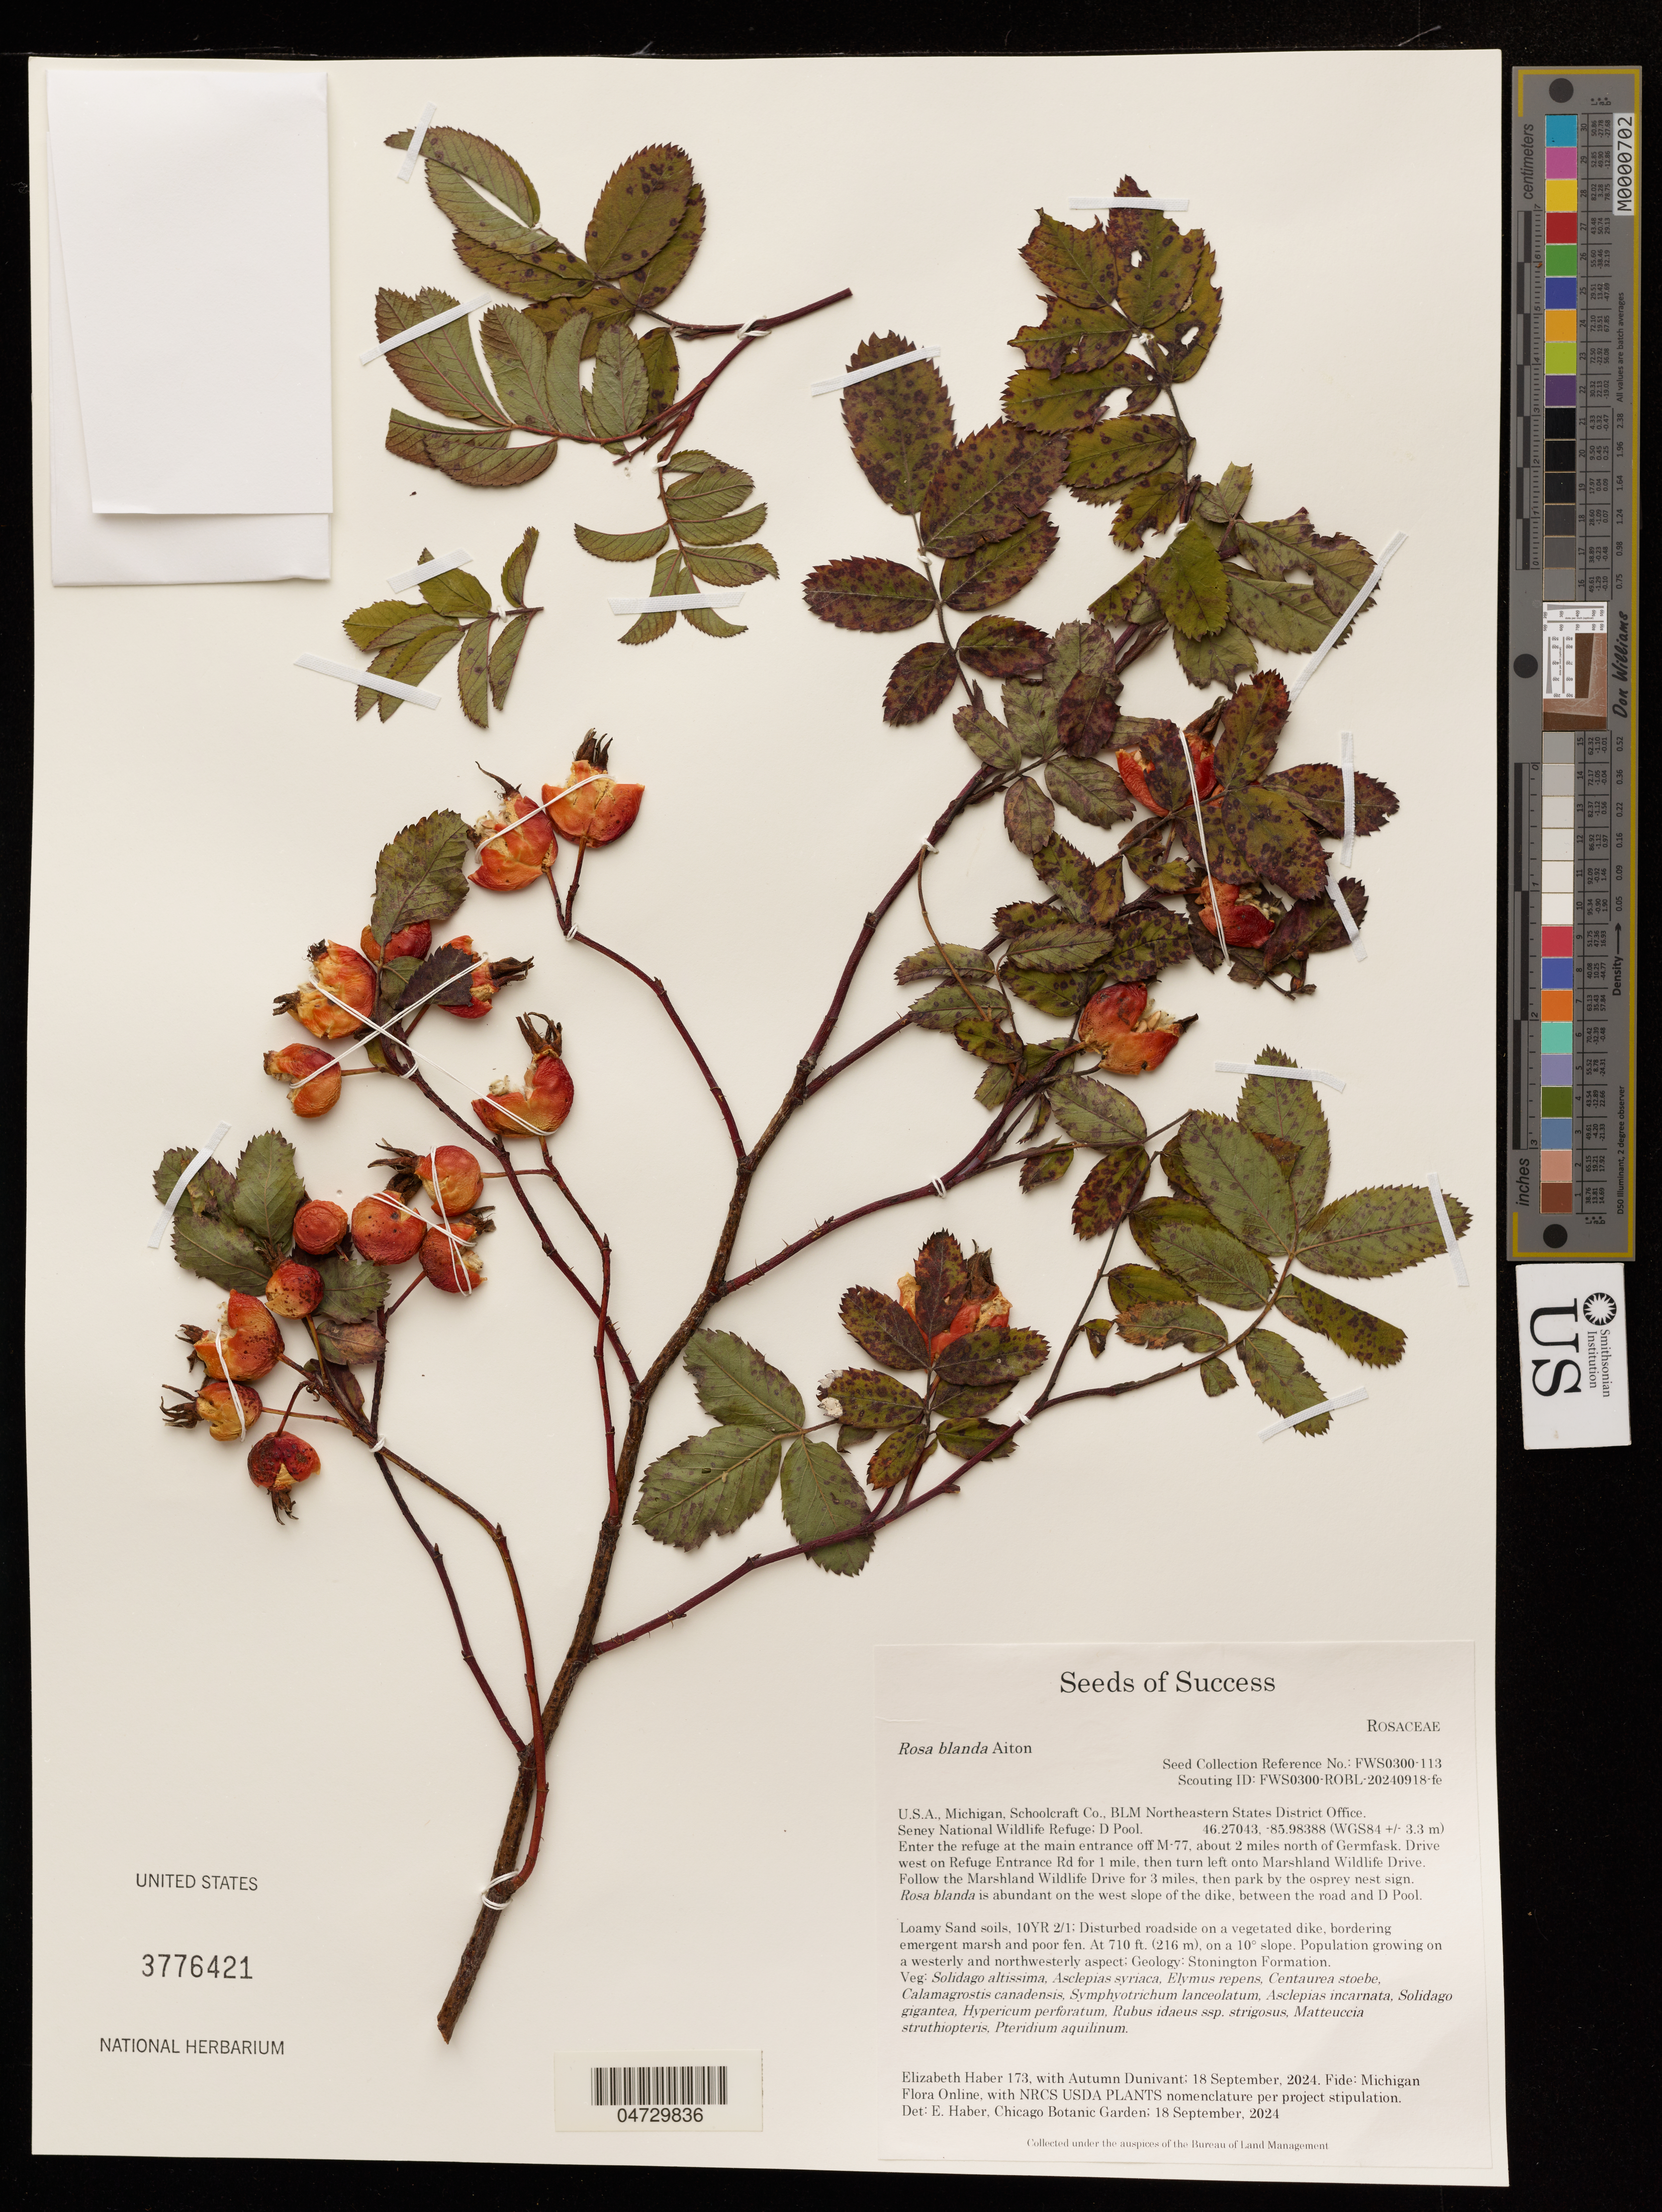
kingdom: Plantae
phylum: Tracheophyta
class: Magnoliopsida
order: Rosales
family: Rosaceae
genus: Rosa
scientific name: Rosa blanda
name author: Aiton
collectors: E. Haber & A. Dunivant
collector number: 173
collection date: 2024-09-18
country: United States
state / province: Michigan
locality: Schoolcraft Co., BLM Northeastern States District Office. Seney National Wildlife Refuge: D Pool. (WGS84 +/- 3.3 m). Enter the refuge at the main entrance off M‑77, about 2 miles north of Germfask. Drive west on Refuge Entrance Rd for 1 mile, then turn left onto Marshland Wildlife Drive. Follow the Marshland Wildlife Drive for 3 miles, then park by the osprey nest sign. Rosa blanda is abundant on the west slope of the dike, between the road and D Pool.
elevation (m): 216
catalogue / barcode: US 3776421